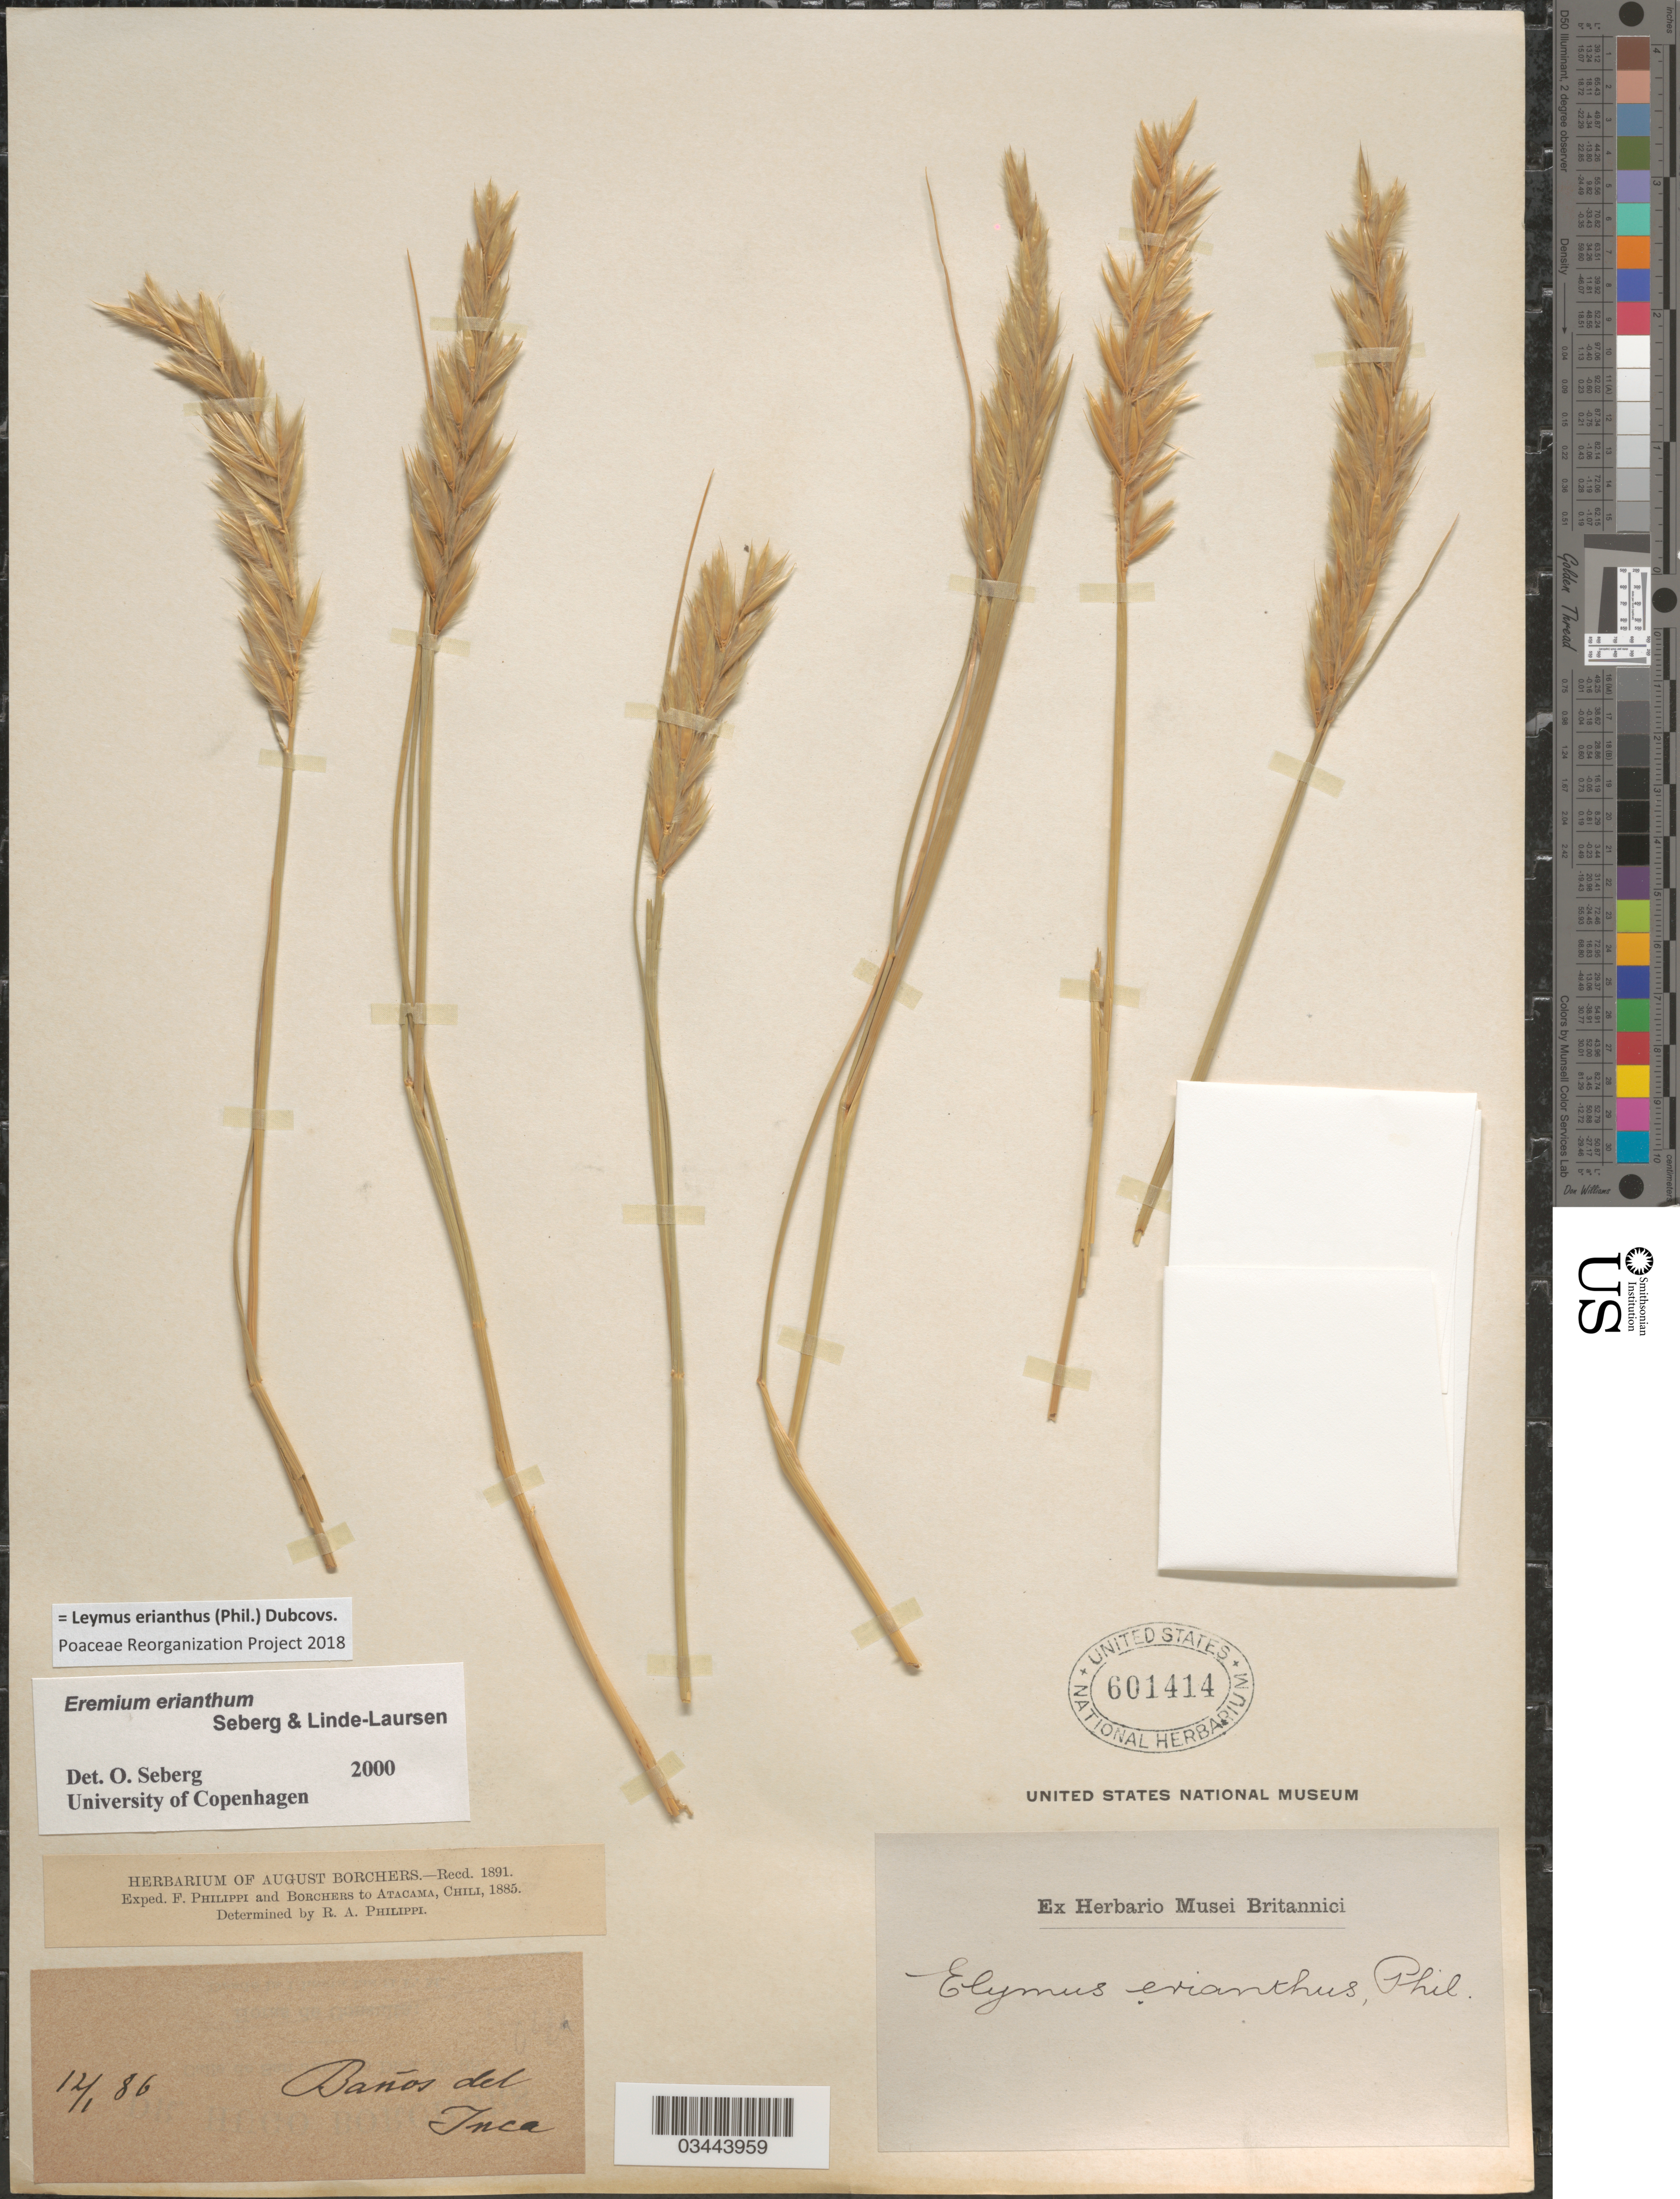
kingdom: Plantae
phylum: Tracheophyta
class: Liliopsida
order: Poales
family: Poaceae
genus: Leymus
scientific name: Leymus erianthus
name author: (Phil.) Dubcovsky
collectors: ex herb. Musei Britannici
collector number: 1486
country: Chile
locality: Baños del Inca. Exped. F. Philippi and Borchers to Atacama, Chili, 1885. [unsure placement]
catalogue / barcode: US 601414